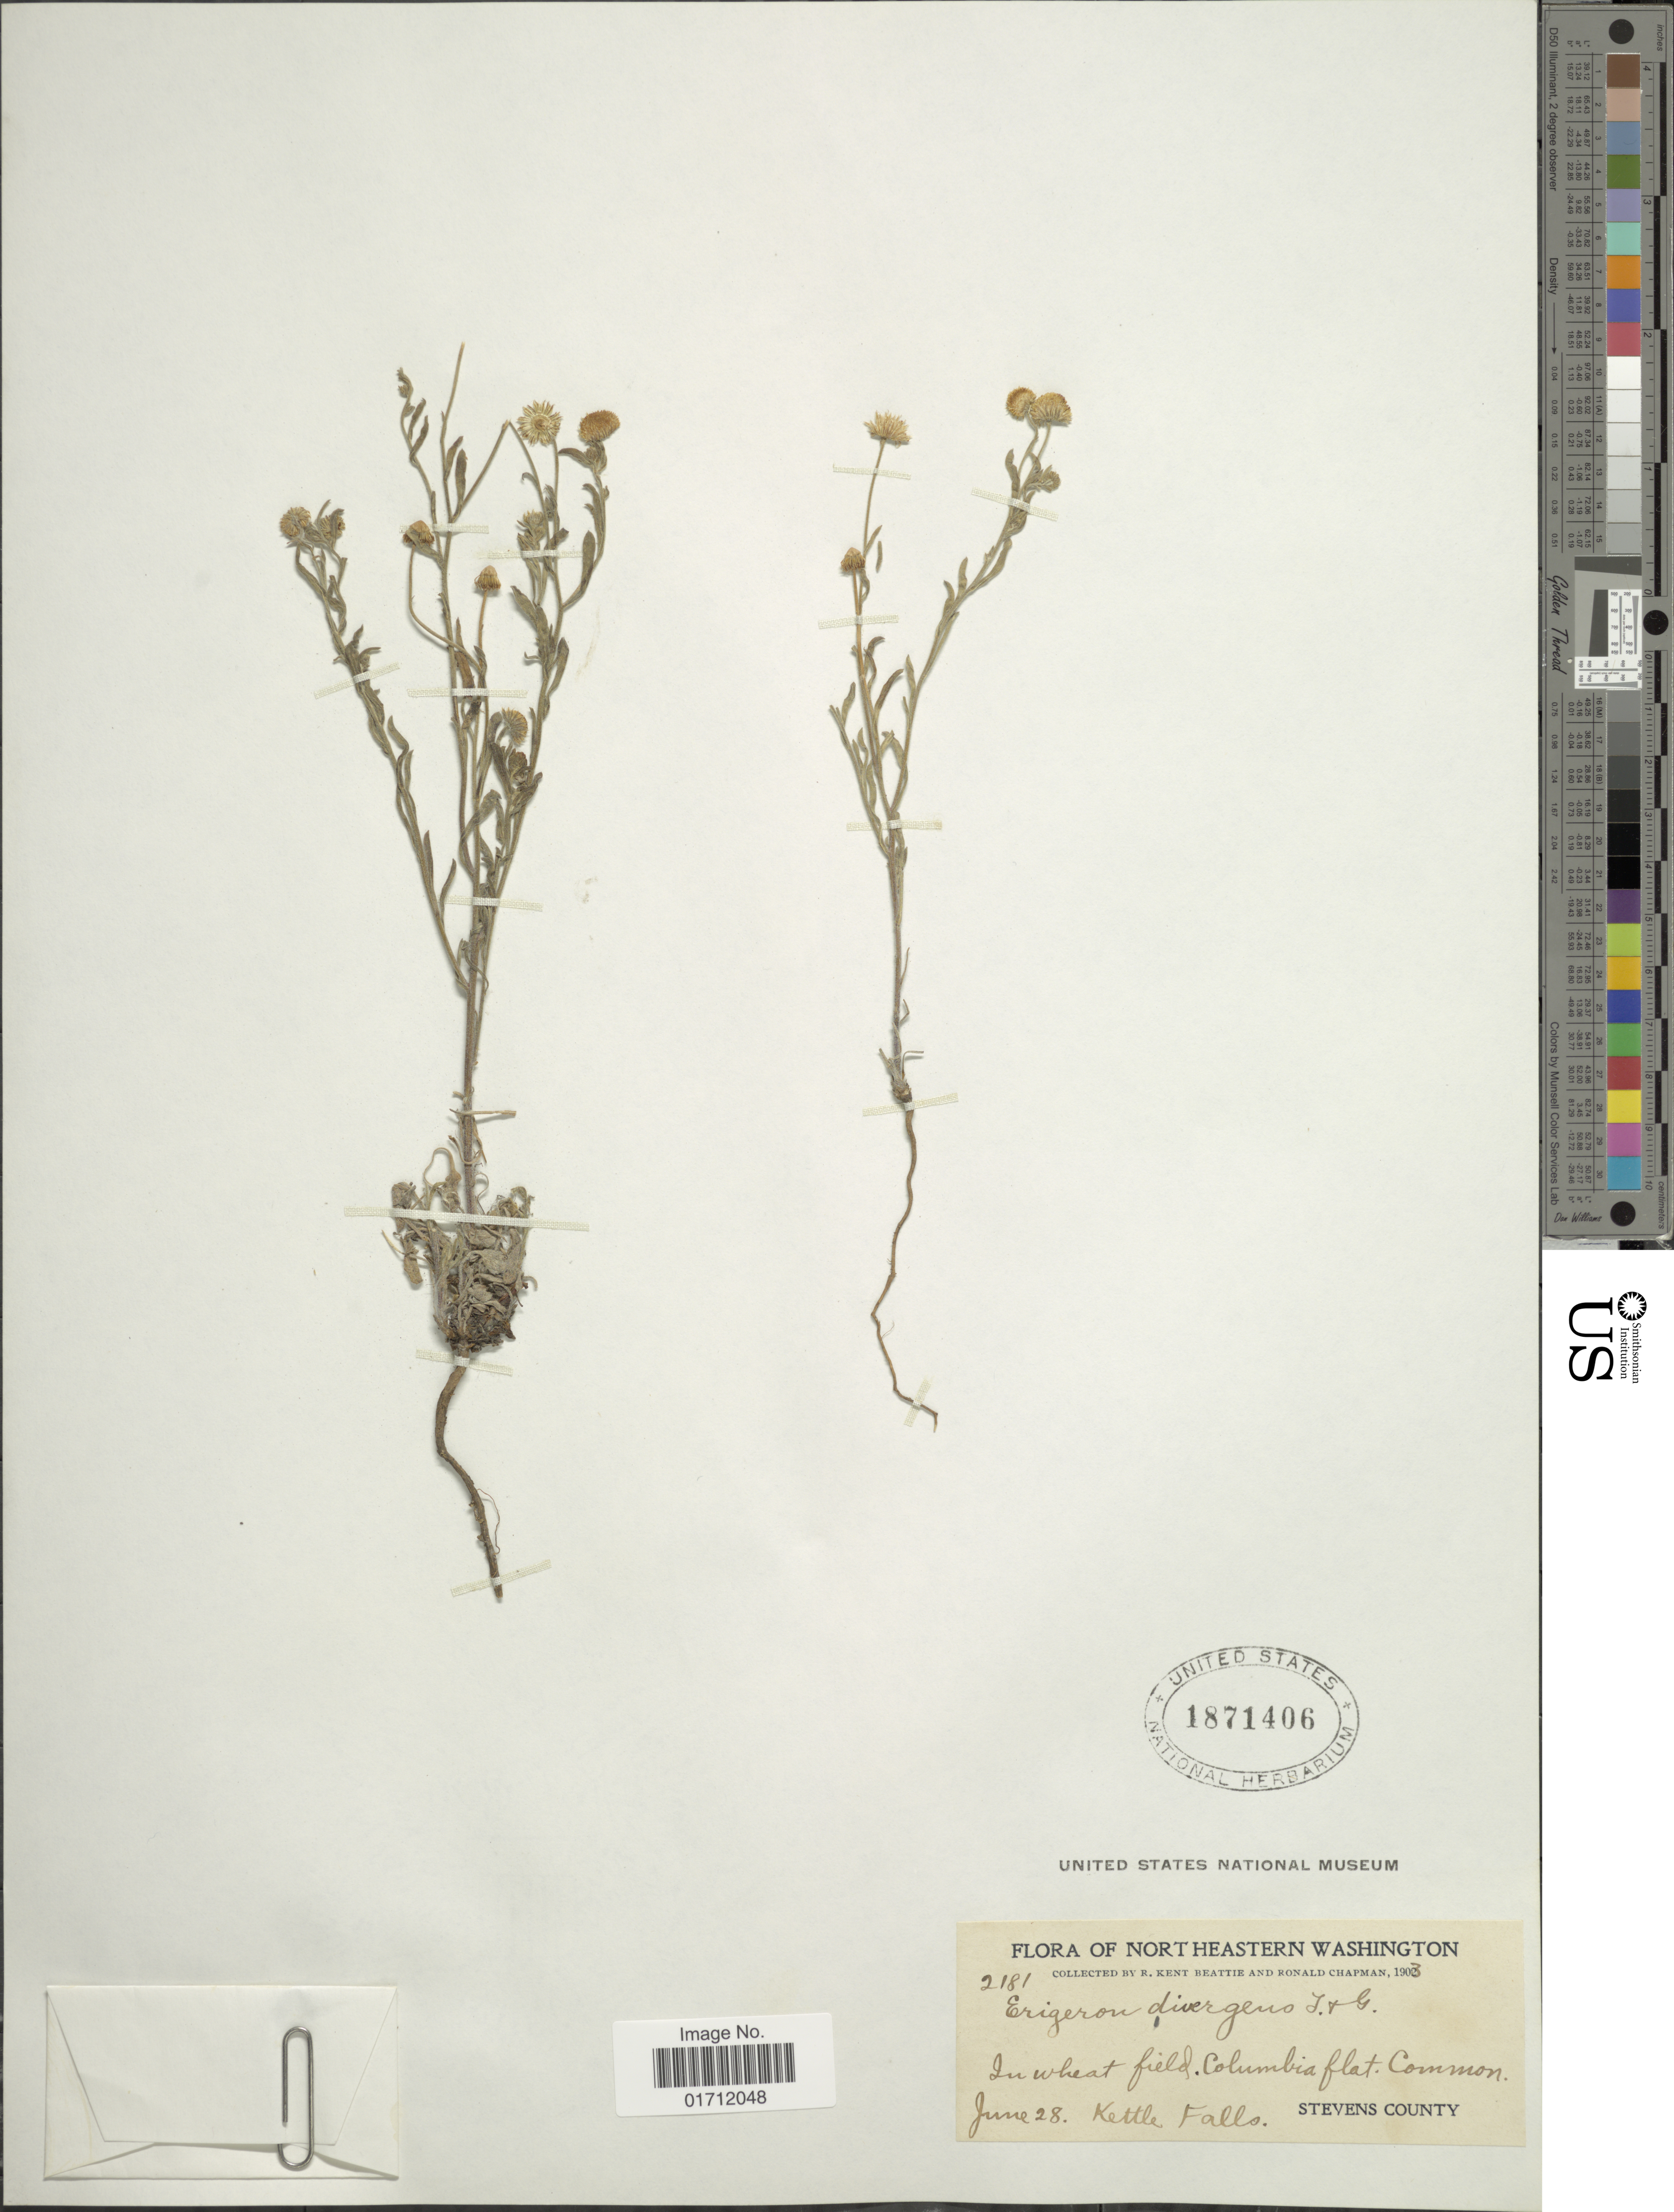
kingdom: Plantae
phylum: Tracheophyta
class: Magnoliopsida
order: Asterales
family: Asteraceae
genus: Erigeron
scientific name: Erigeron divergens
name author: Torr. & A. Gray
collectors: R. K. Beattie & R. Chapman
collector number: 2181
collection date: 1903-06-28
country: United States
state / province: Washington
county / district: Stevens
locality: Northeastern Washington, Stevens County. Kettle Falls.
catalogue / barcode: US 1871406